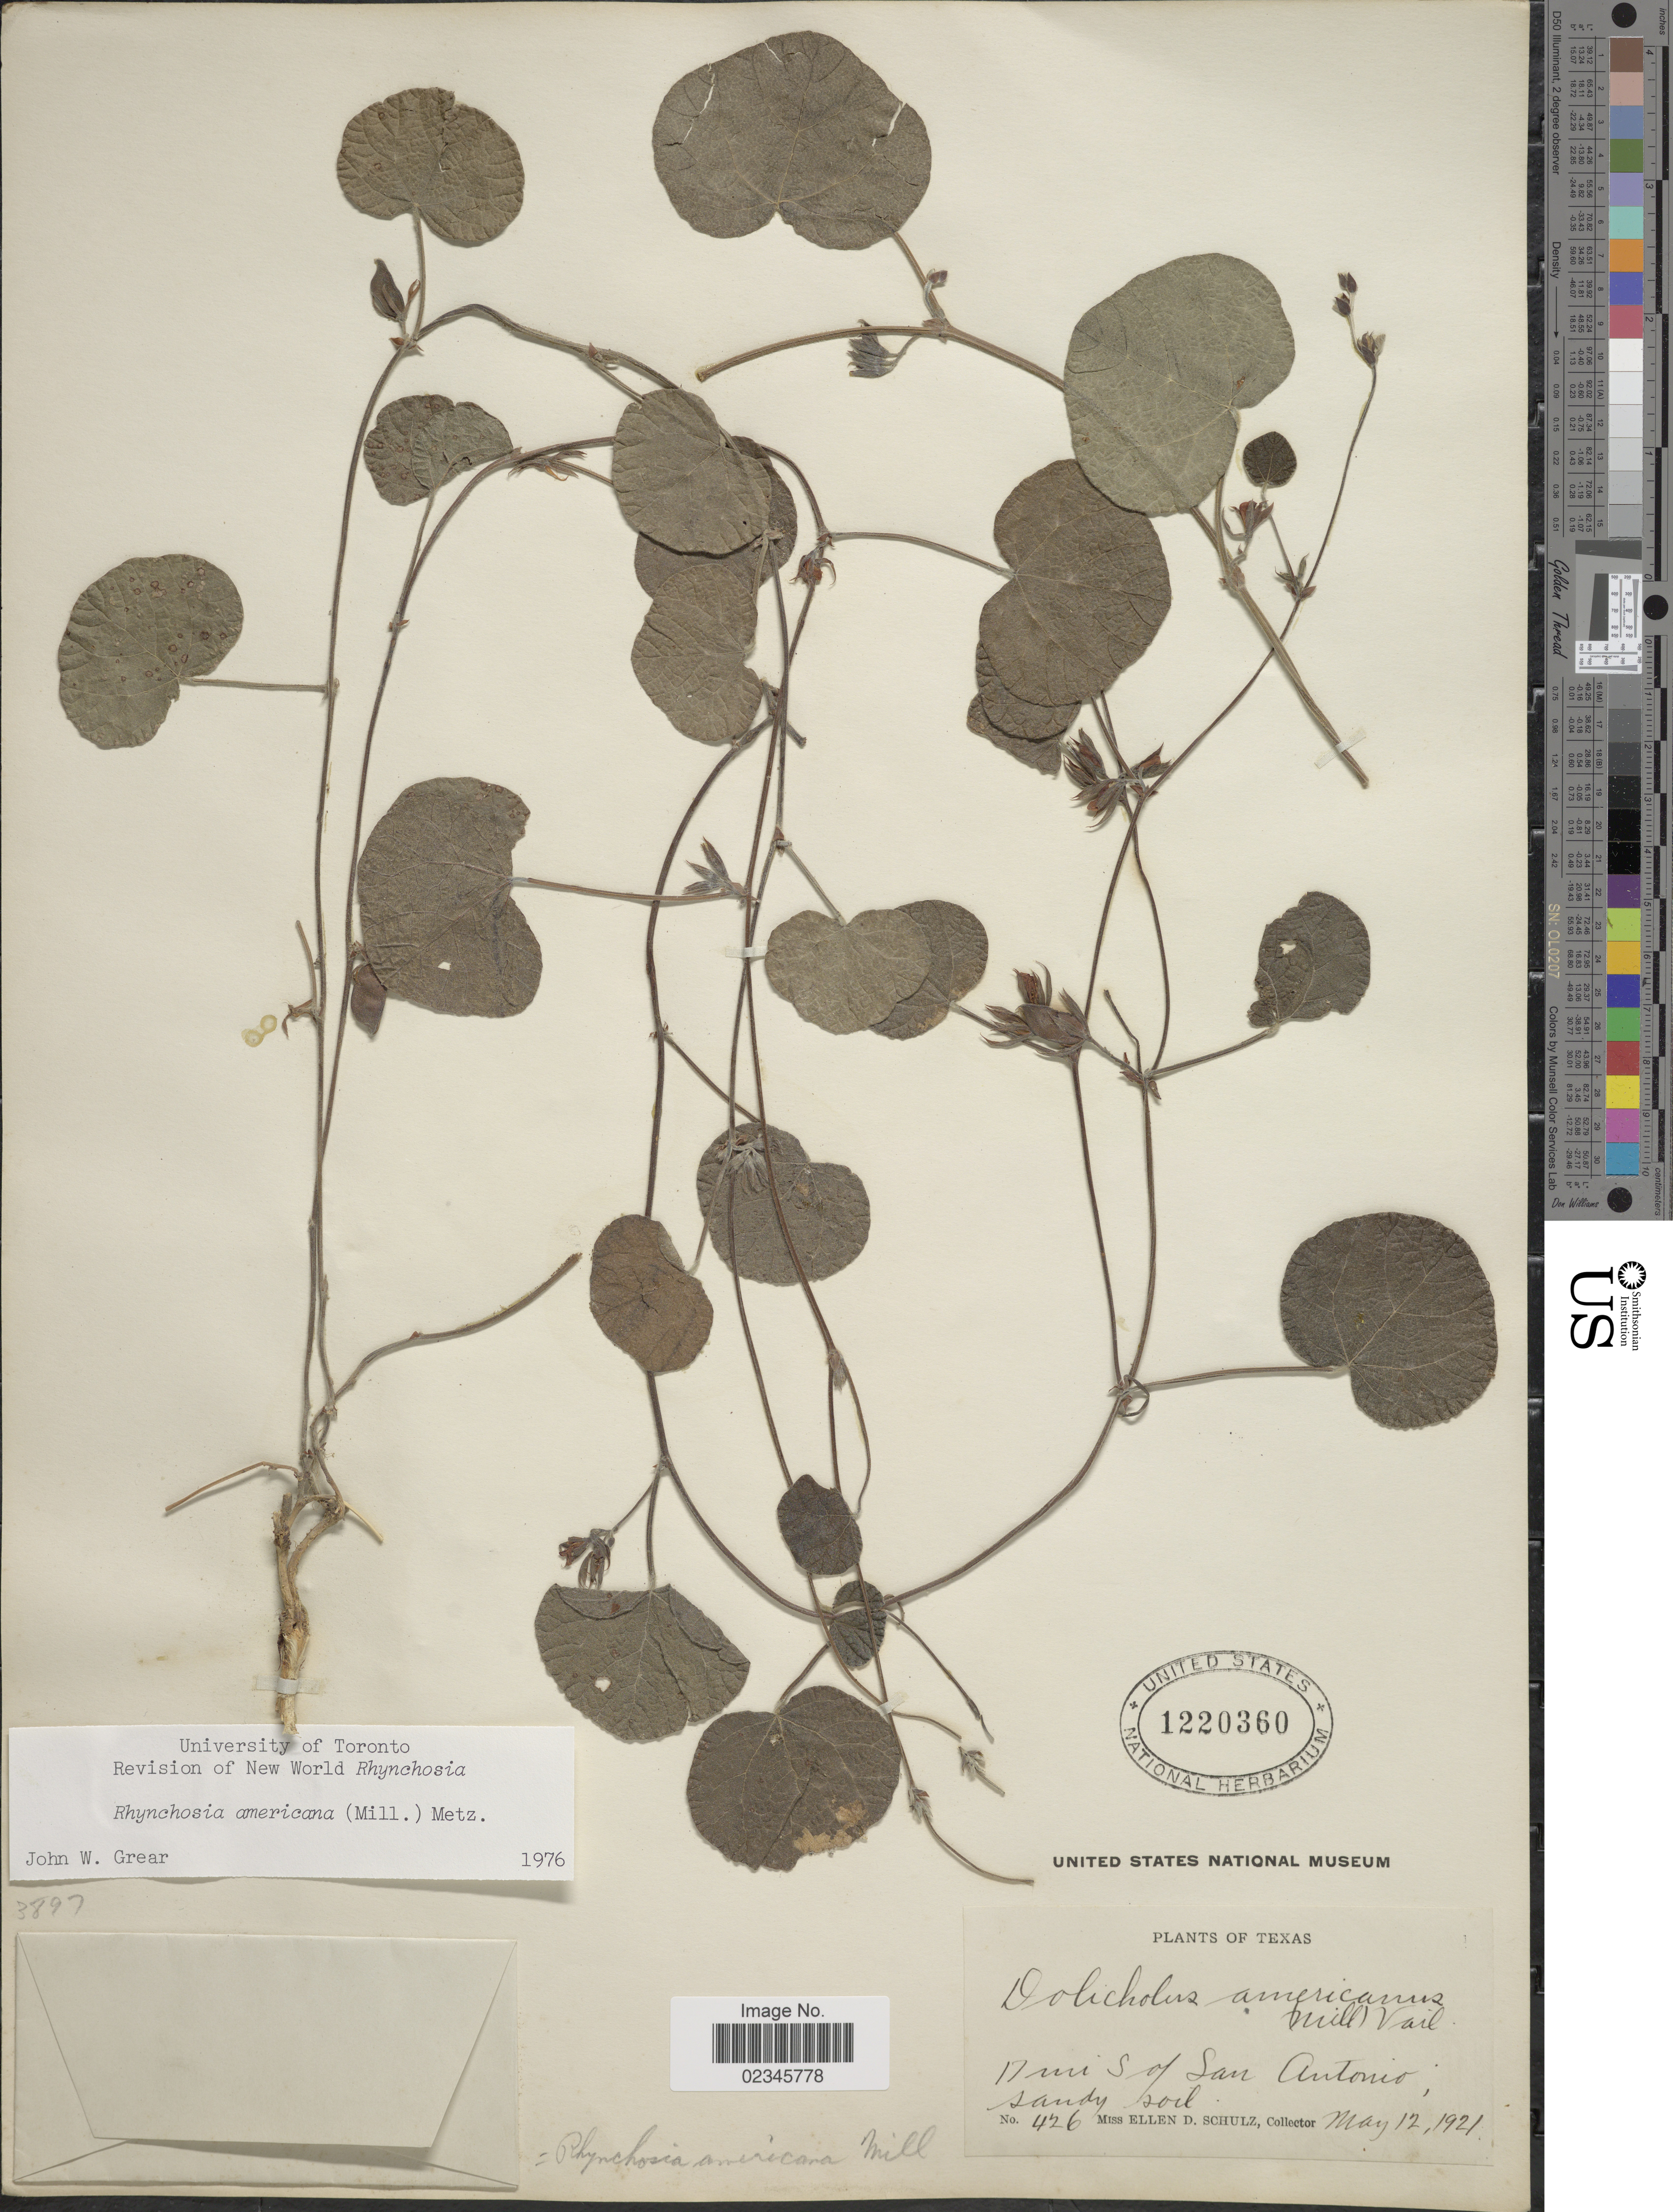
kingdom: Plantae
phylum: Tracheophyta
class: Magnoliopsida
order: Fabales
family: Fabaceae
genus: Rhynchosia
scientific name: Rhynchosia americana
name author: (Mill.) Metz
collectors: E. Schultz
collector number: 426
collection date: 1921-05-12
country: United States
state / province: Texas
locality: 17 mi S of San Antonio, sandy soil.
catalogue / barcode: US 1220360